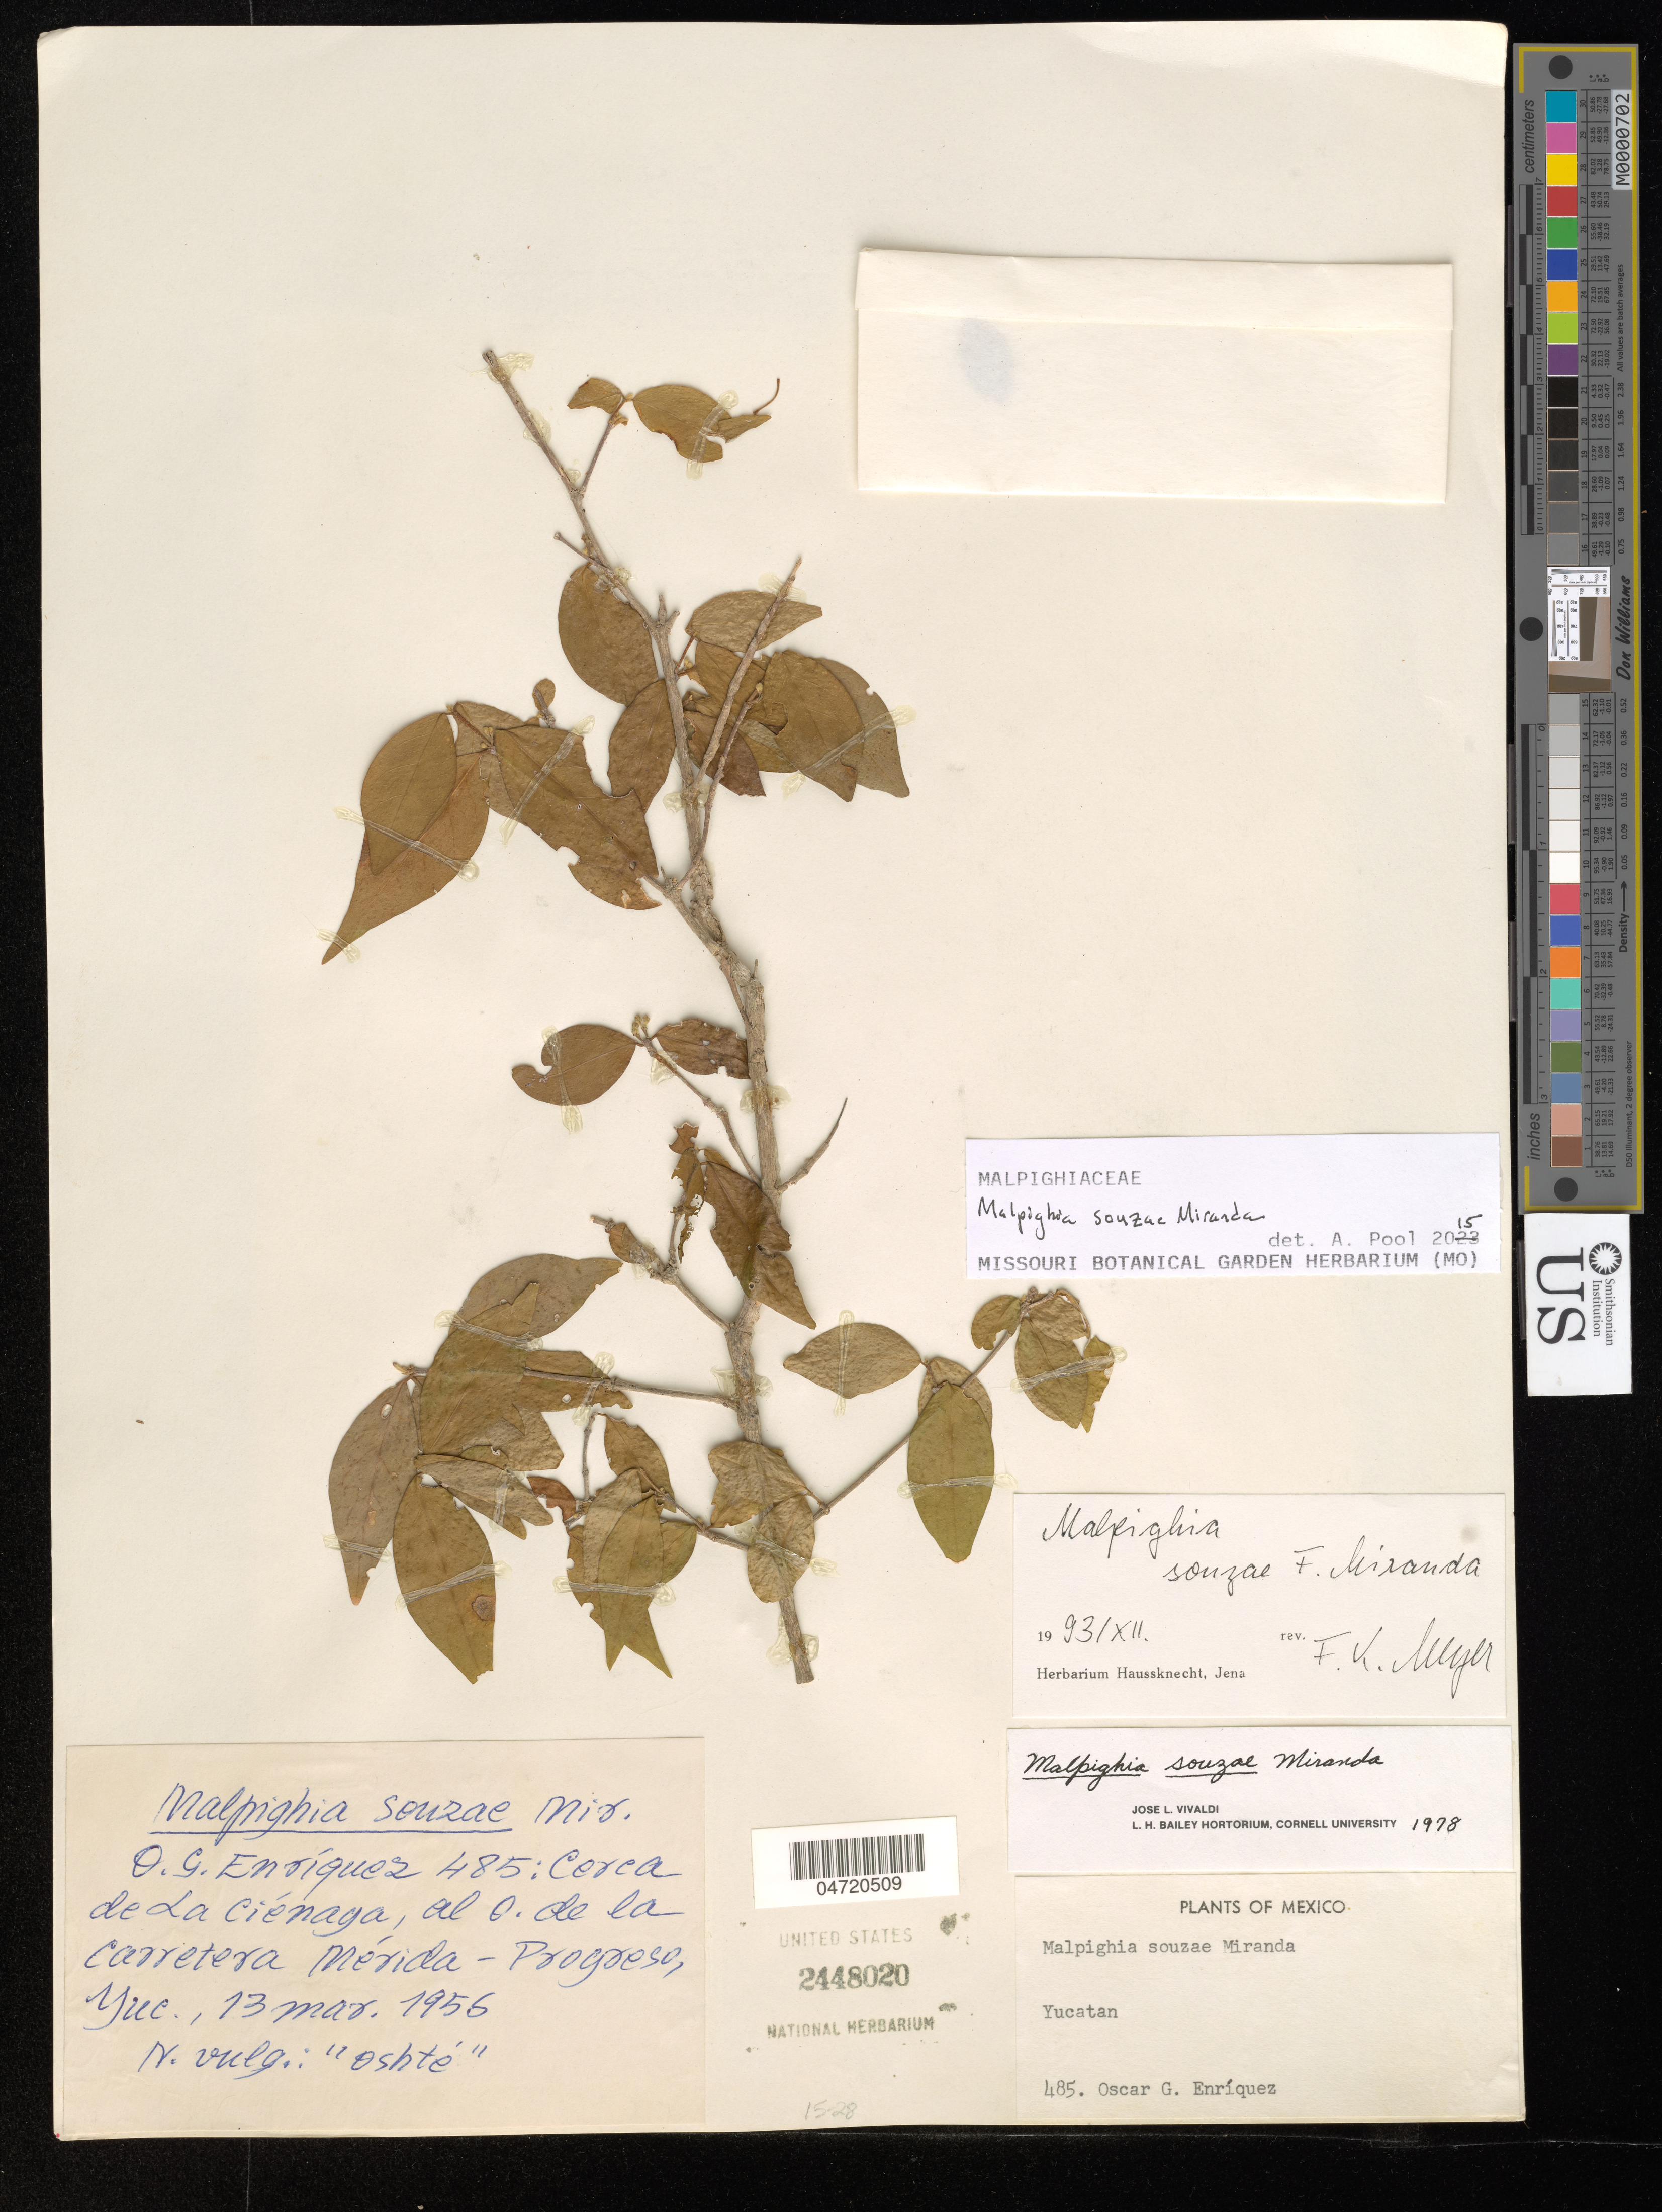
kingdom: Plantae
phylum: Tracheophyta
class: Magnoliopsida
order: Malpighiales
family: Malpighiaceae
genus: Malpighia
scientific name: Malpighia souzae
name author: Miranda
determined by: Pool, A., (MO), Missouri Botanical Garden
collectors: O. Enriquez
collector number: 485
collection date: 1956-03-13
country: Mexico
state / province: Yucatán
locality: Cerca de la Cienaga, al O. de la carretera merida-Progreso, Yuc.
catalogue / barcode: US 2448020